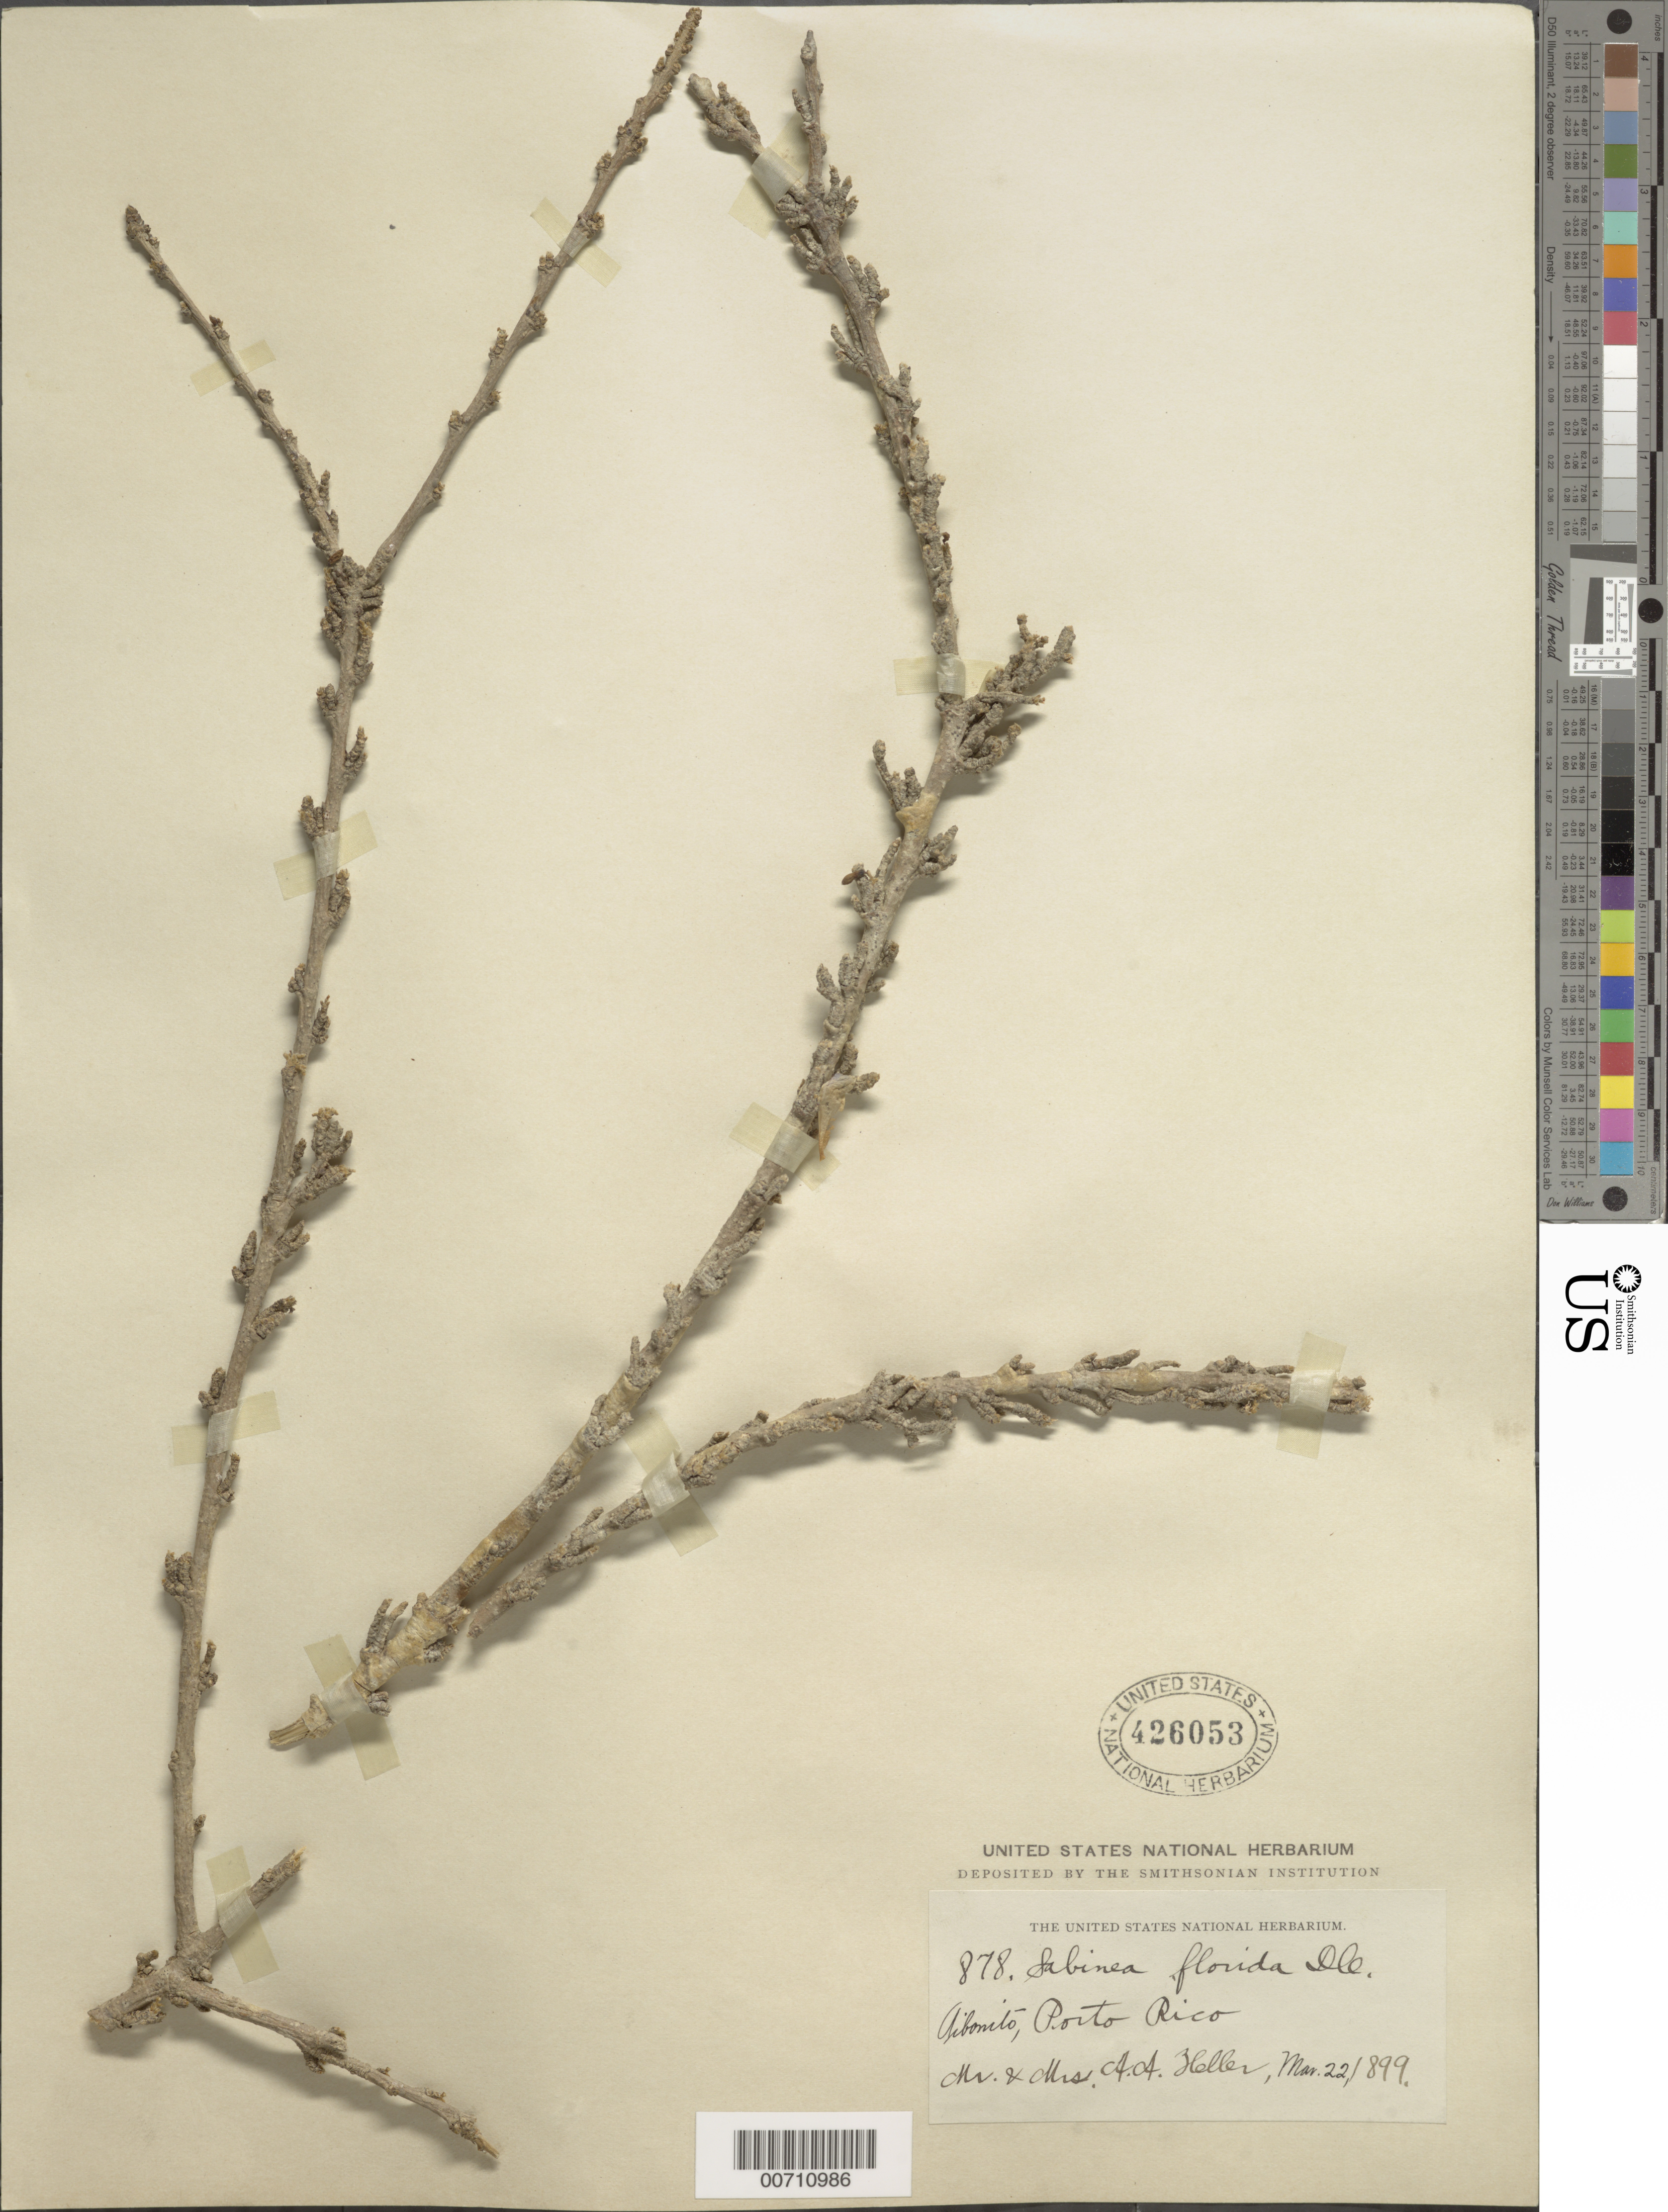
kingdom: Plantae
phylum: Tracheophyta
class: Magnoliopsida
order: Fabales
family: Fabaceae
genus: Poitea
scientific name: Poitea punicea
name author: (Urb.) Lavin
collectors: A. A. Heller & -- Heller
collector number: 878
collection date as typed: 22 Mar 1899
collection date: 1899-03-22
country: Puerto Rico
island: Greater Antilles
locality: Aibonito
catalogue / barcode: US 426053